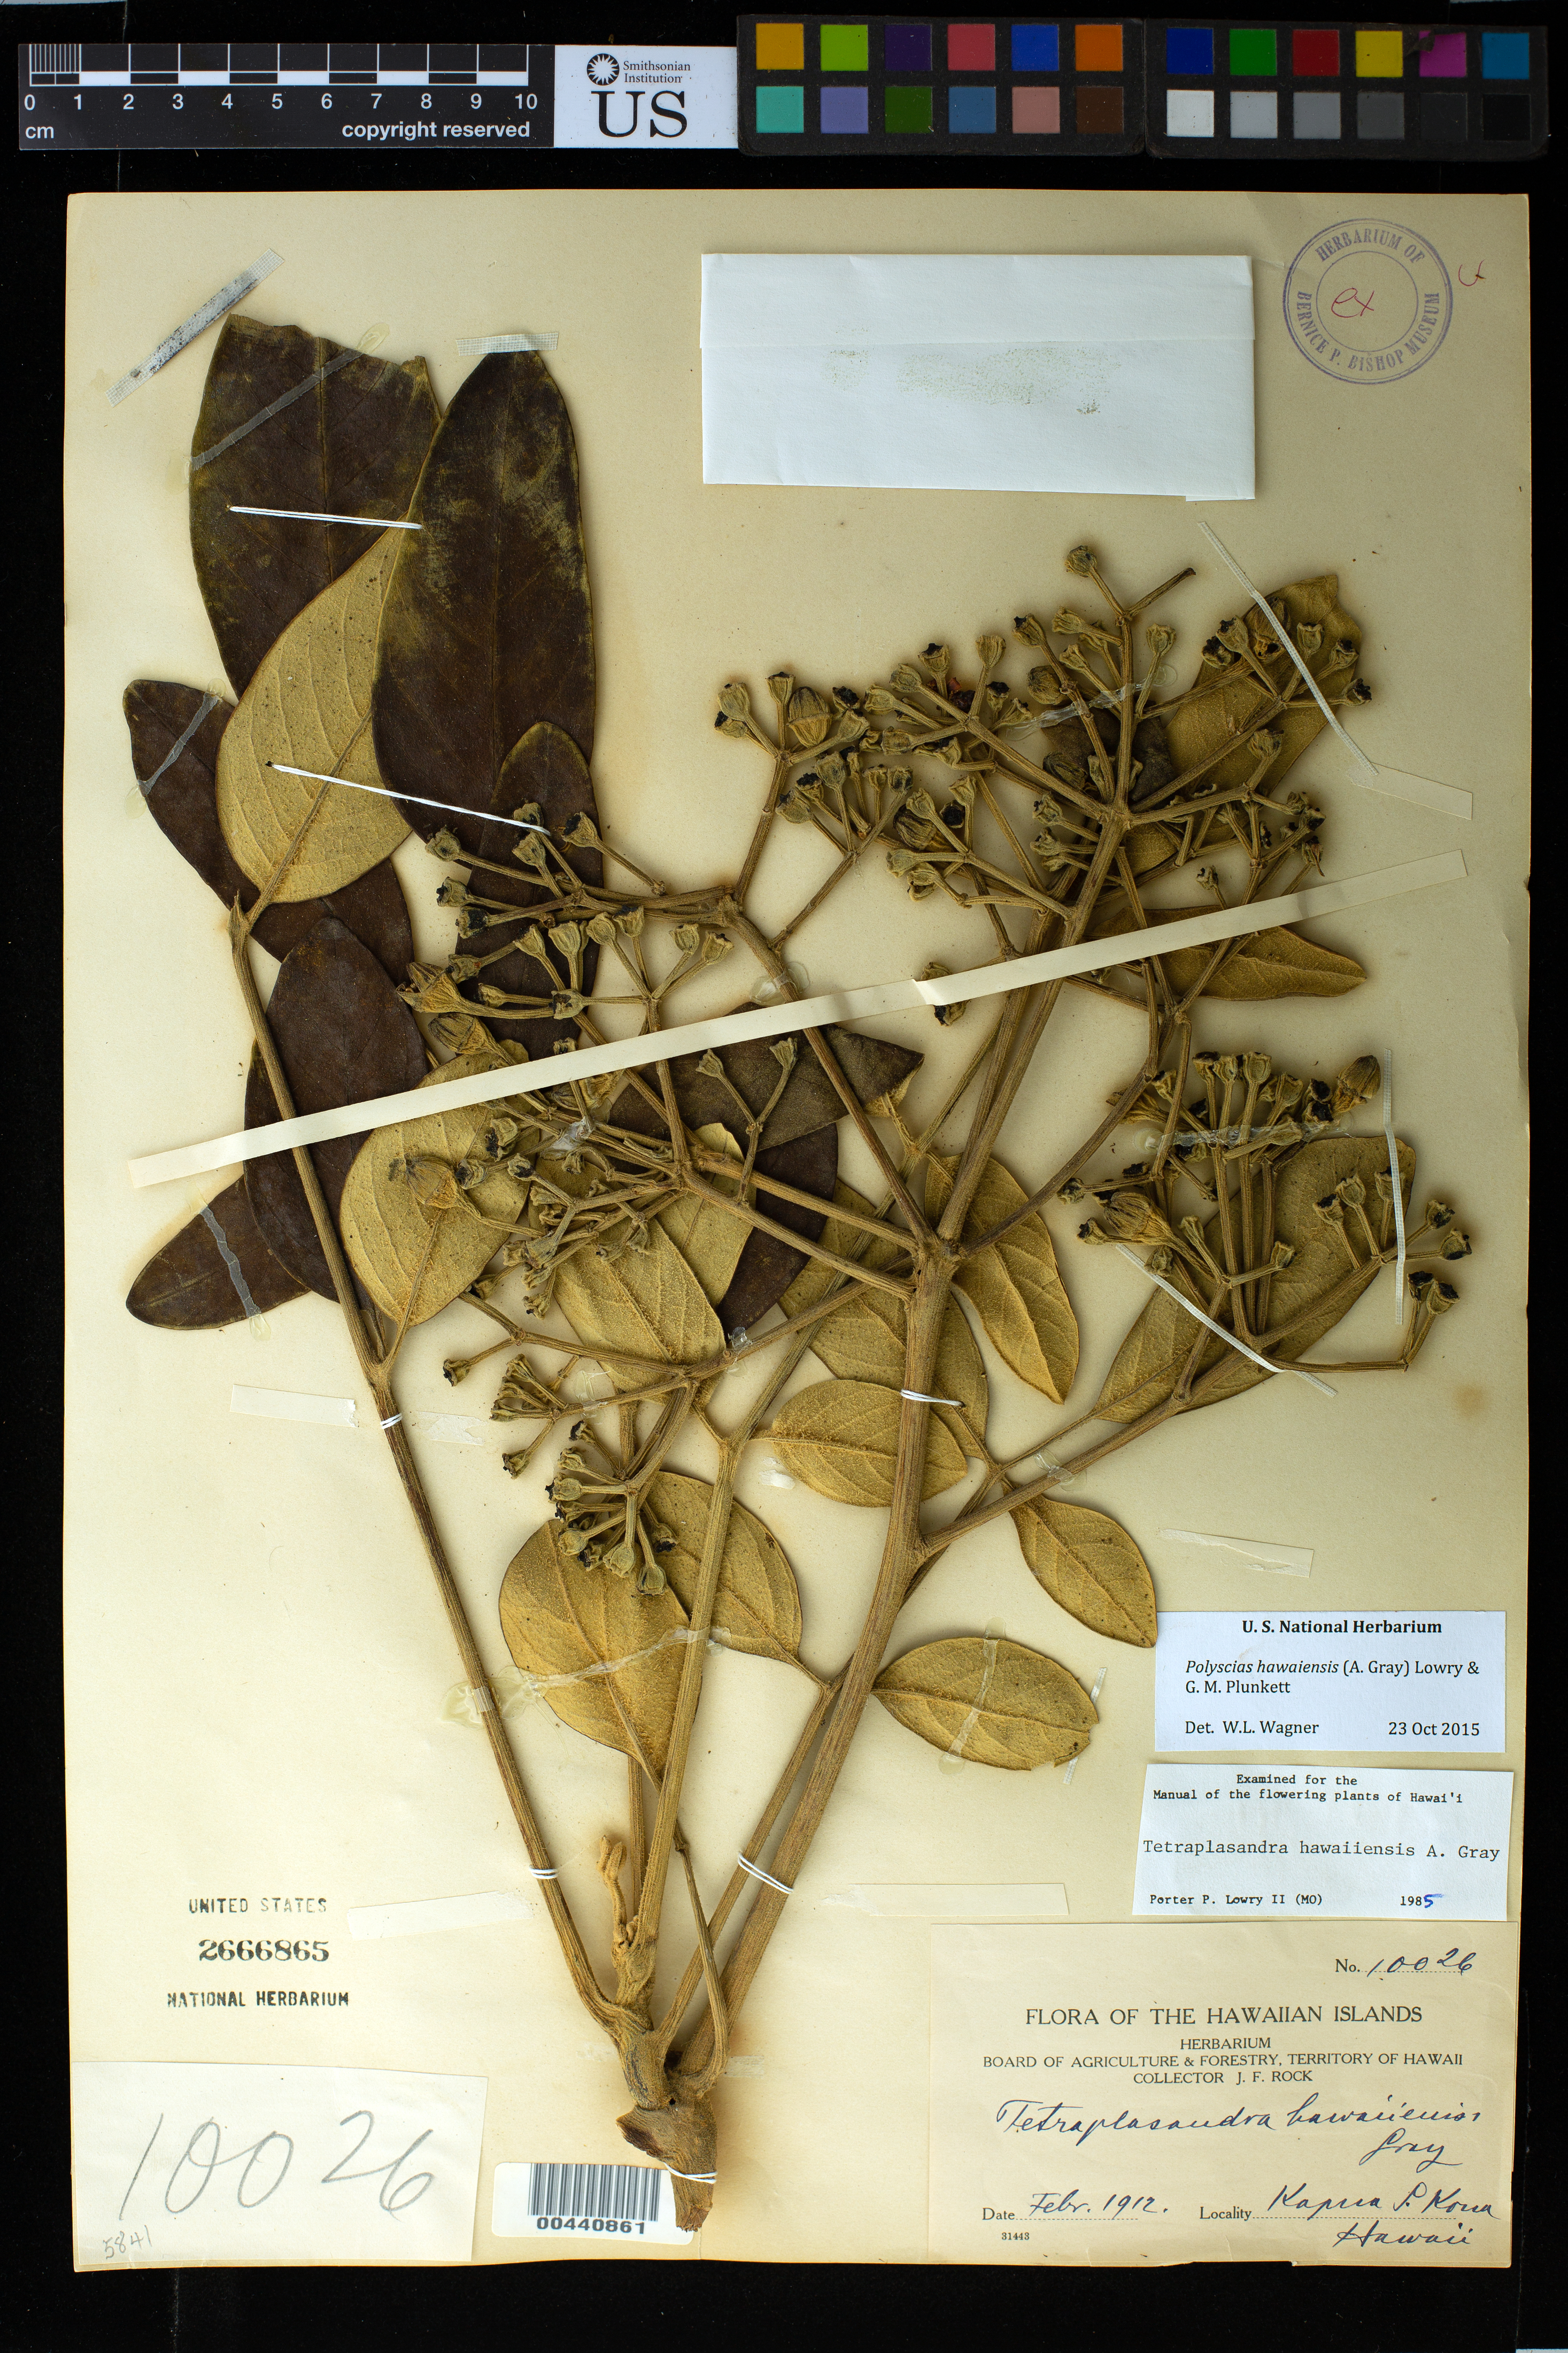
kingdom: Plantae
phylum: Tracheophyta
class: Magnoliopsida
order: Apiales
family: Araliaceae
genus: Polyscias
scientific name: Polyscias hawaiensis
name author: (A. Gray) Lowry & G. M. Plunkett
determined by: Wagner, W. L., (BOT), Smithsonian Institution - National Museum of Natural History (UNITED STATES)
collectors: J. F. Rock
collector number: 10026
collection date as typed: Feb 1912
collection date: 1912-02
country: United States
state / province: Hawaii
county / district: Hawaii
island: Hawaii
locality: Kapua, S Kona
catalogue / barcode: US 2666865